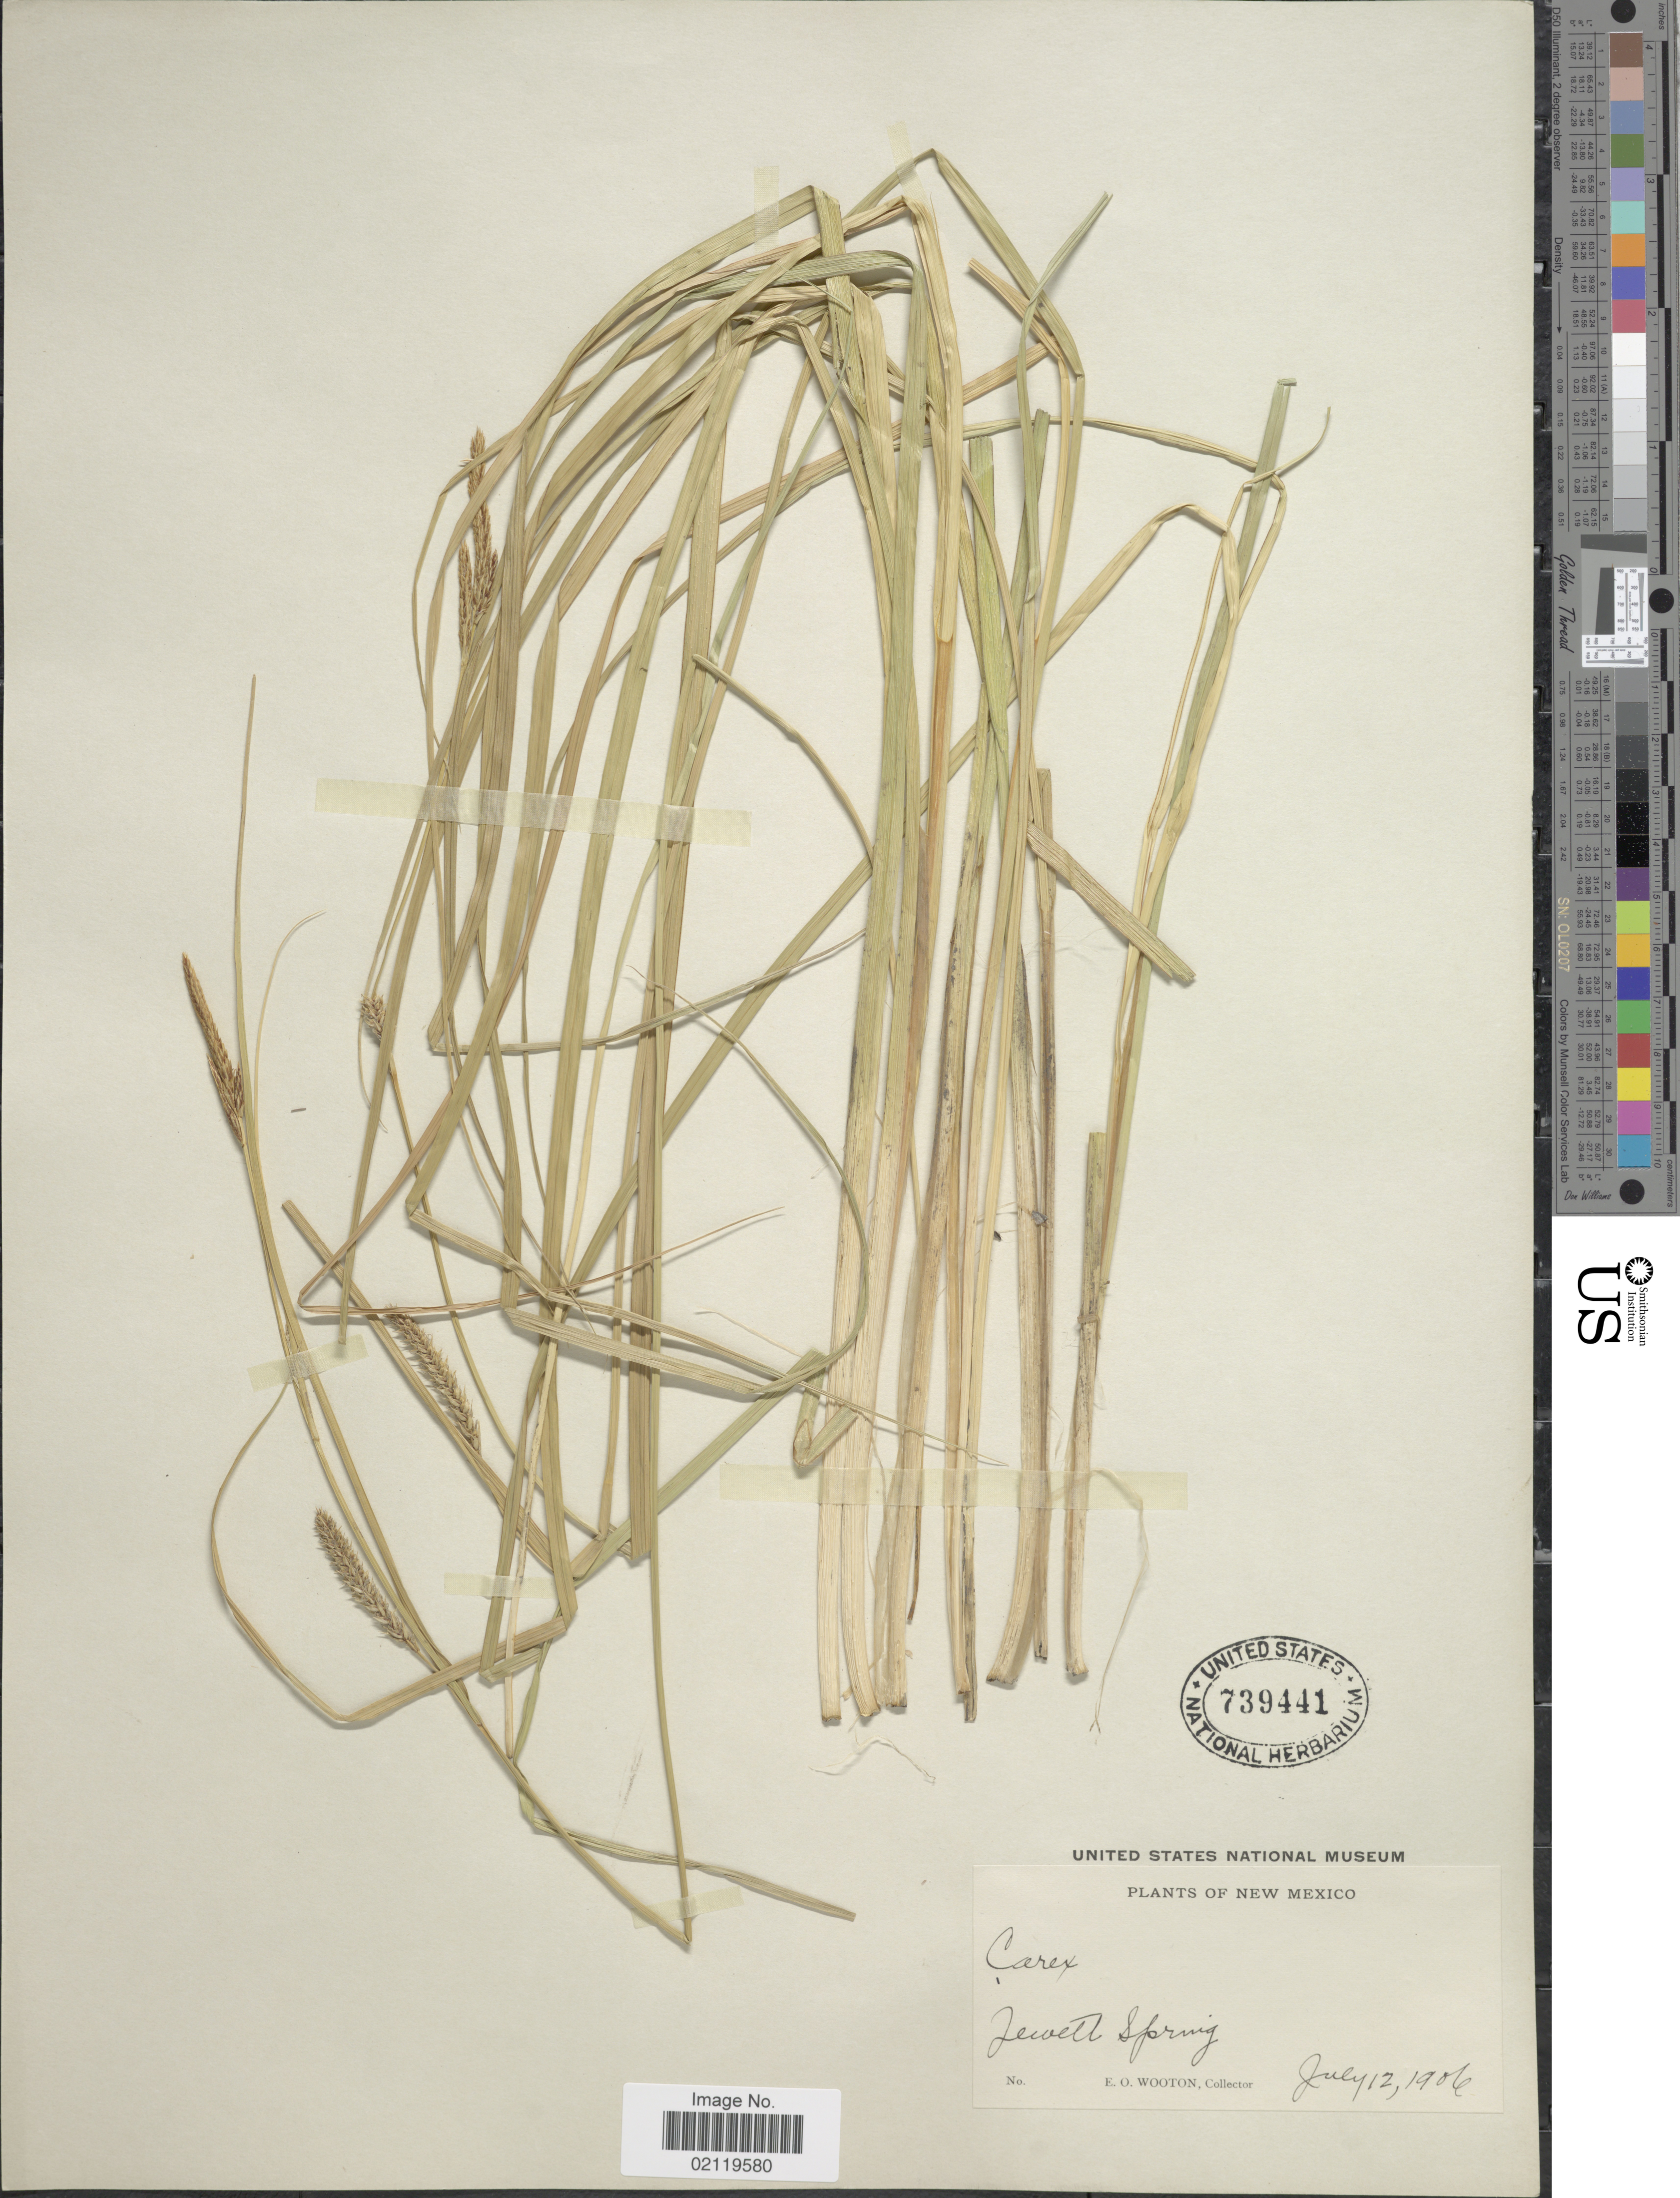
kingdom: Plantae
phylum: Tracheophyta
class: Liliopsida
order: Poales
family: Cyperaceae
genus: Carex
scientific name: Carex pellita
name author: Muhl. ex Willd.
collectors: E. O. Wooton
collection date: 1906-07-12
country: United States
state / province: New Mexico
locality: Jewett Spring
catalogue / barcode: US 739441